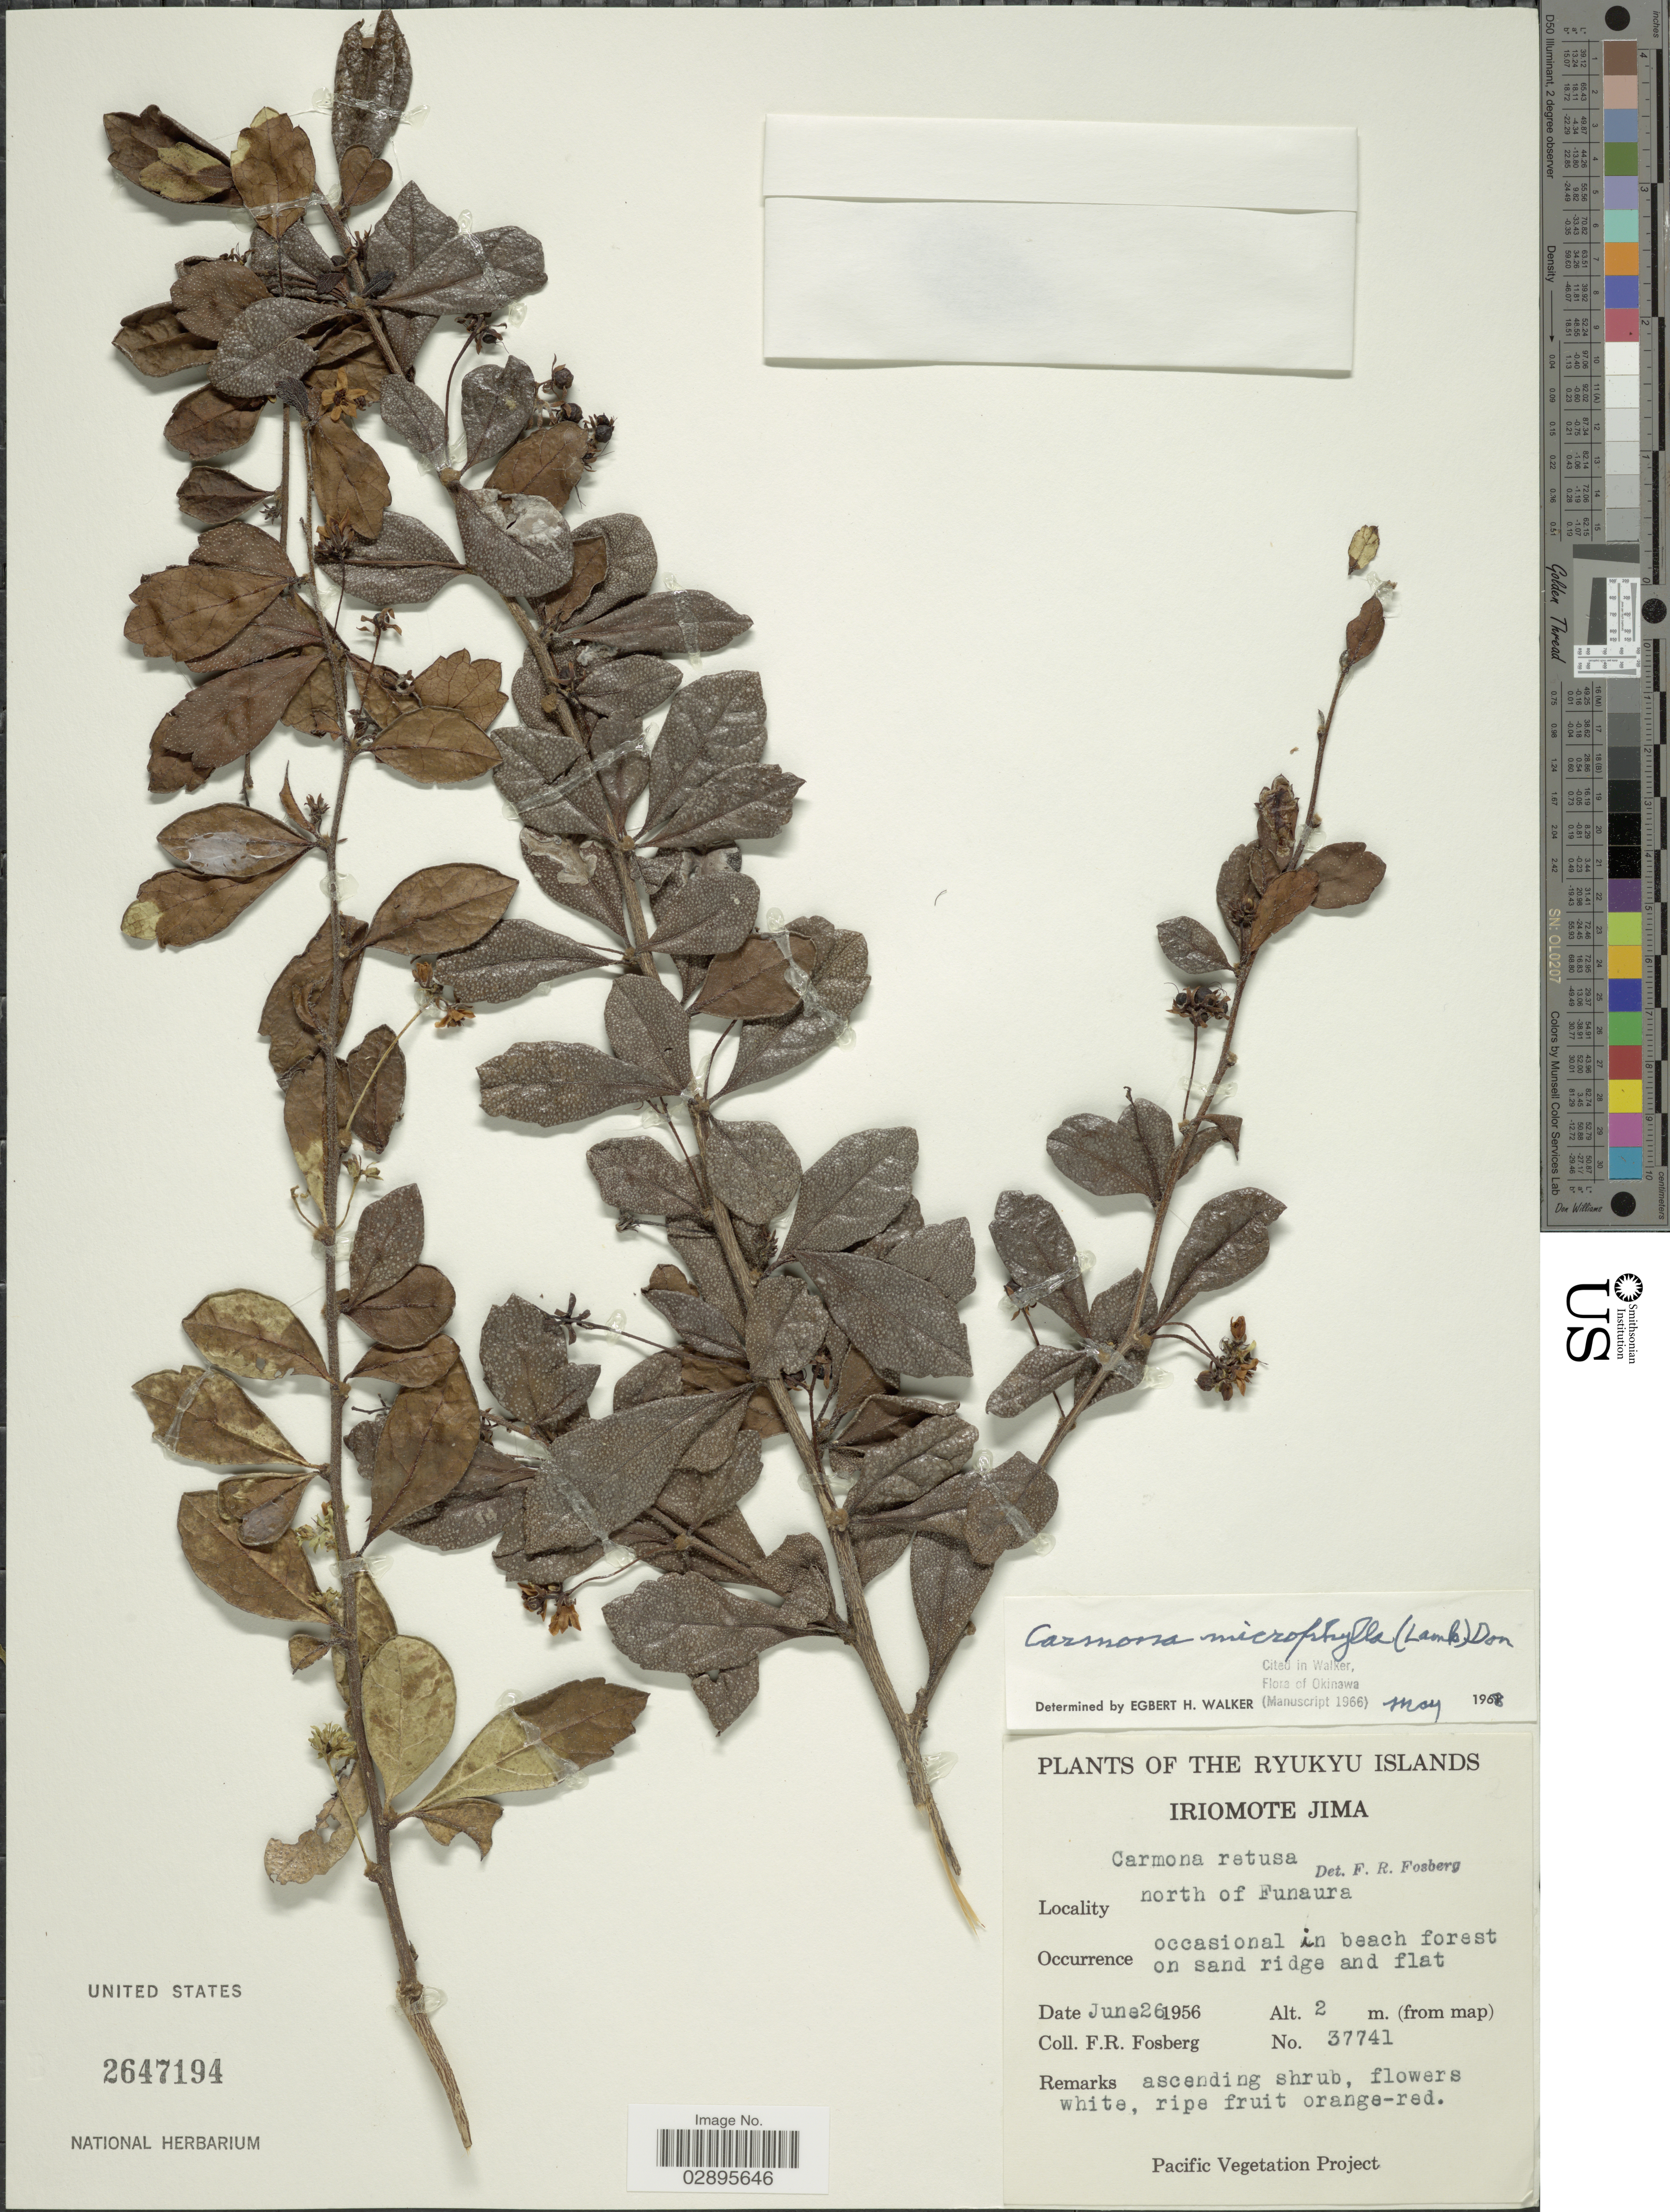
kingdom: Plantae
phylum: Tracheophyta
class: Magnoliopsida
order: Boraginales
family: Ehretiaceae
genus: Ehretia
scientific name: Ehretia microphylla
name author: Lam.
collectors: F. R. Fosberg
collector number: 37741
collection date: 1956-06-26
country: Japan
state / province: Okinawa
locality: The Ryukyu Islands. Iriomote Jima. North of Funaura.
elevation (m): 2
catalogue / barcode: US 2647194